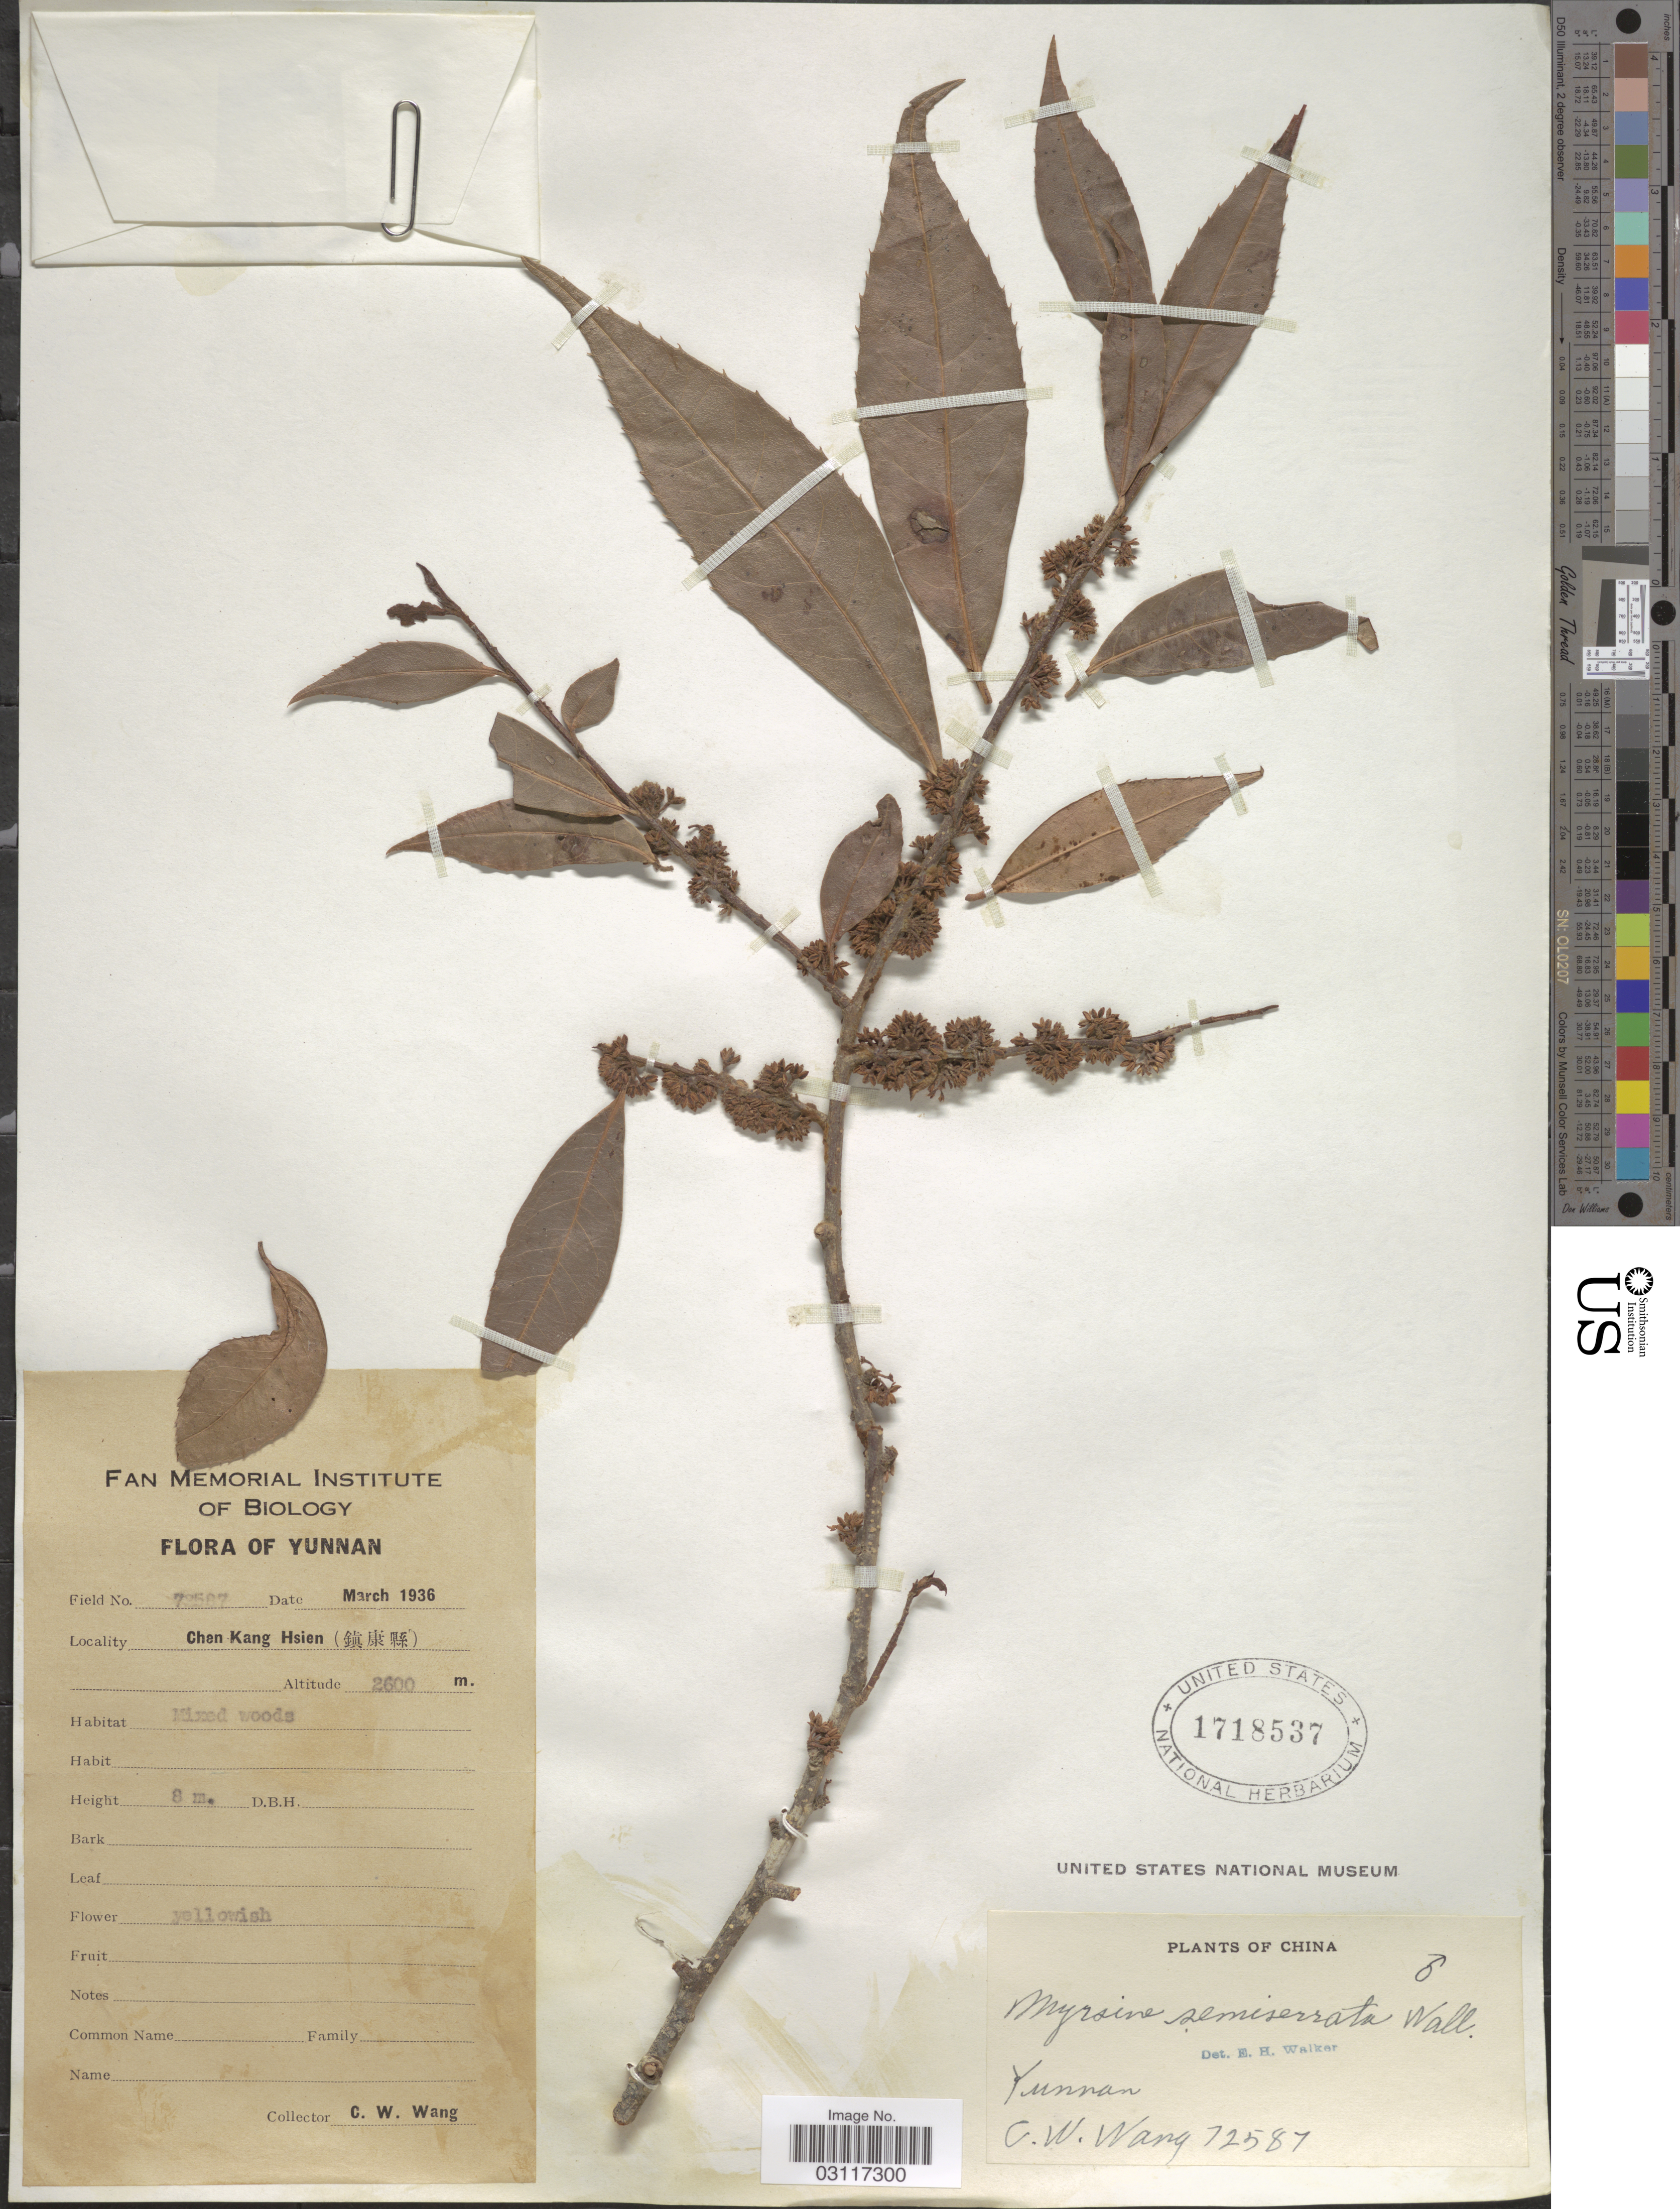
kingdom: Plantae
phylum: Tracheophyta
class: Magnoliopsida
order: Ericales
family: Primulaceae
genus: Myrsine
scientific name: Myrsine semiserrata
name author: Wall.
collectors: C. W. Wang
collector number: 72587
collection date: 1936-03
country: China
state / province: Yunnan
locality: Chen Kang Hsien.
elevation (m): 2600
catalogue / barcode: US 1718537